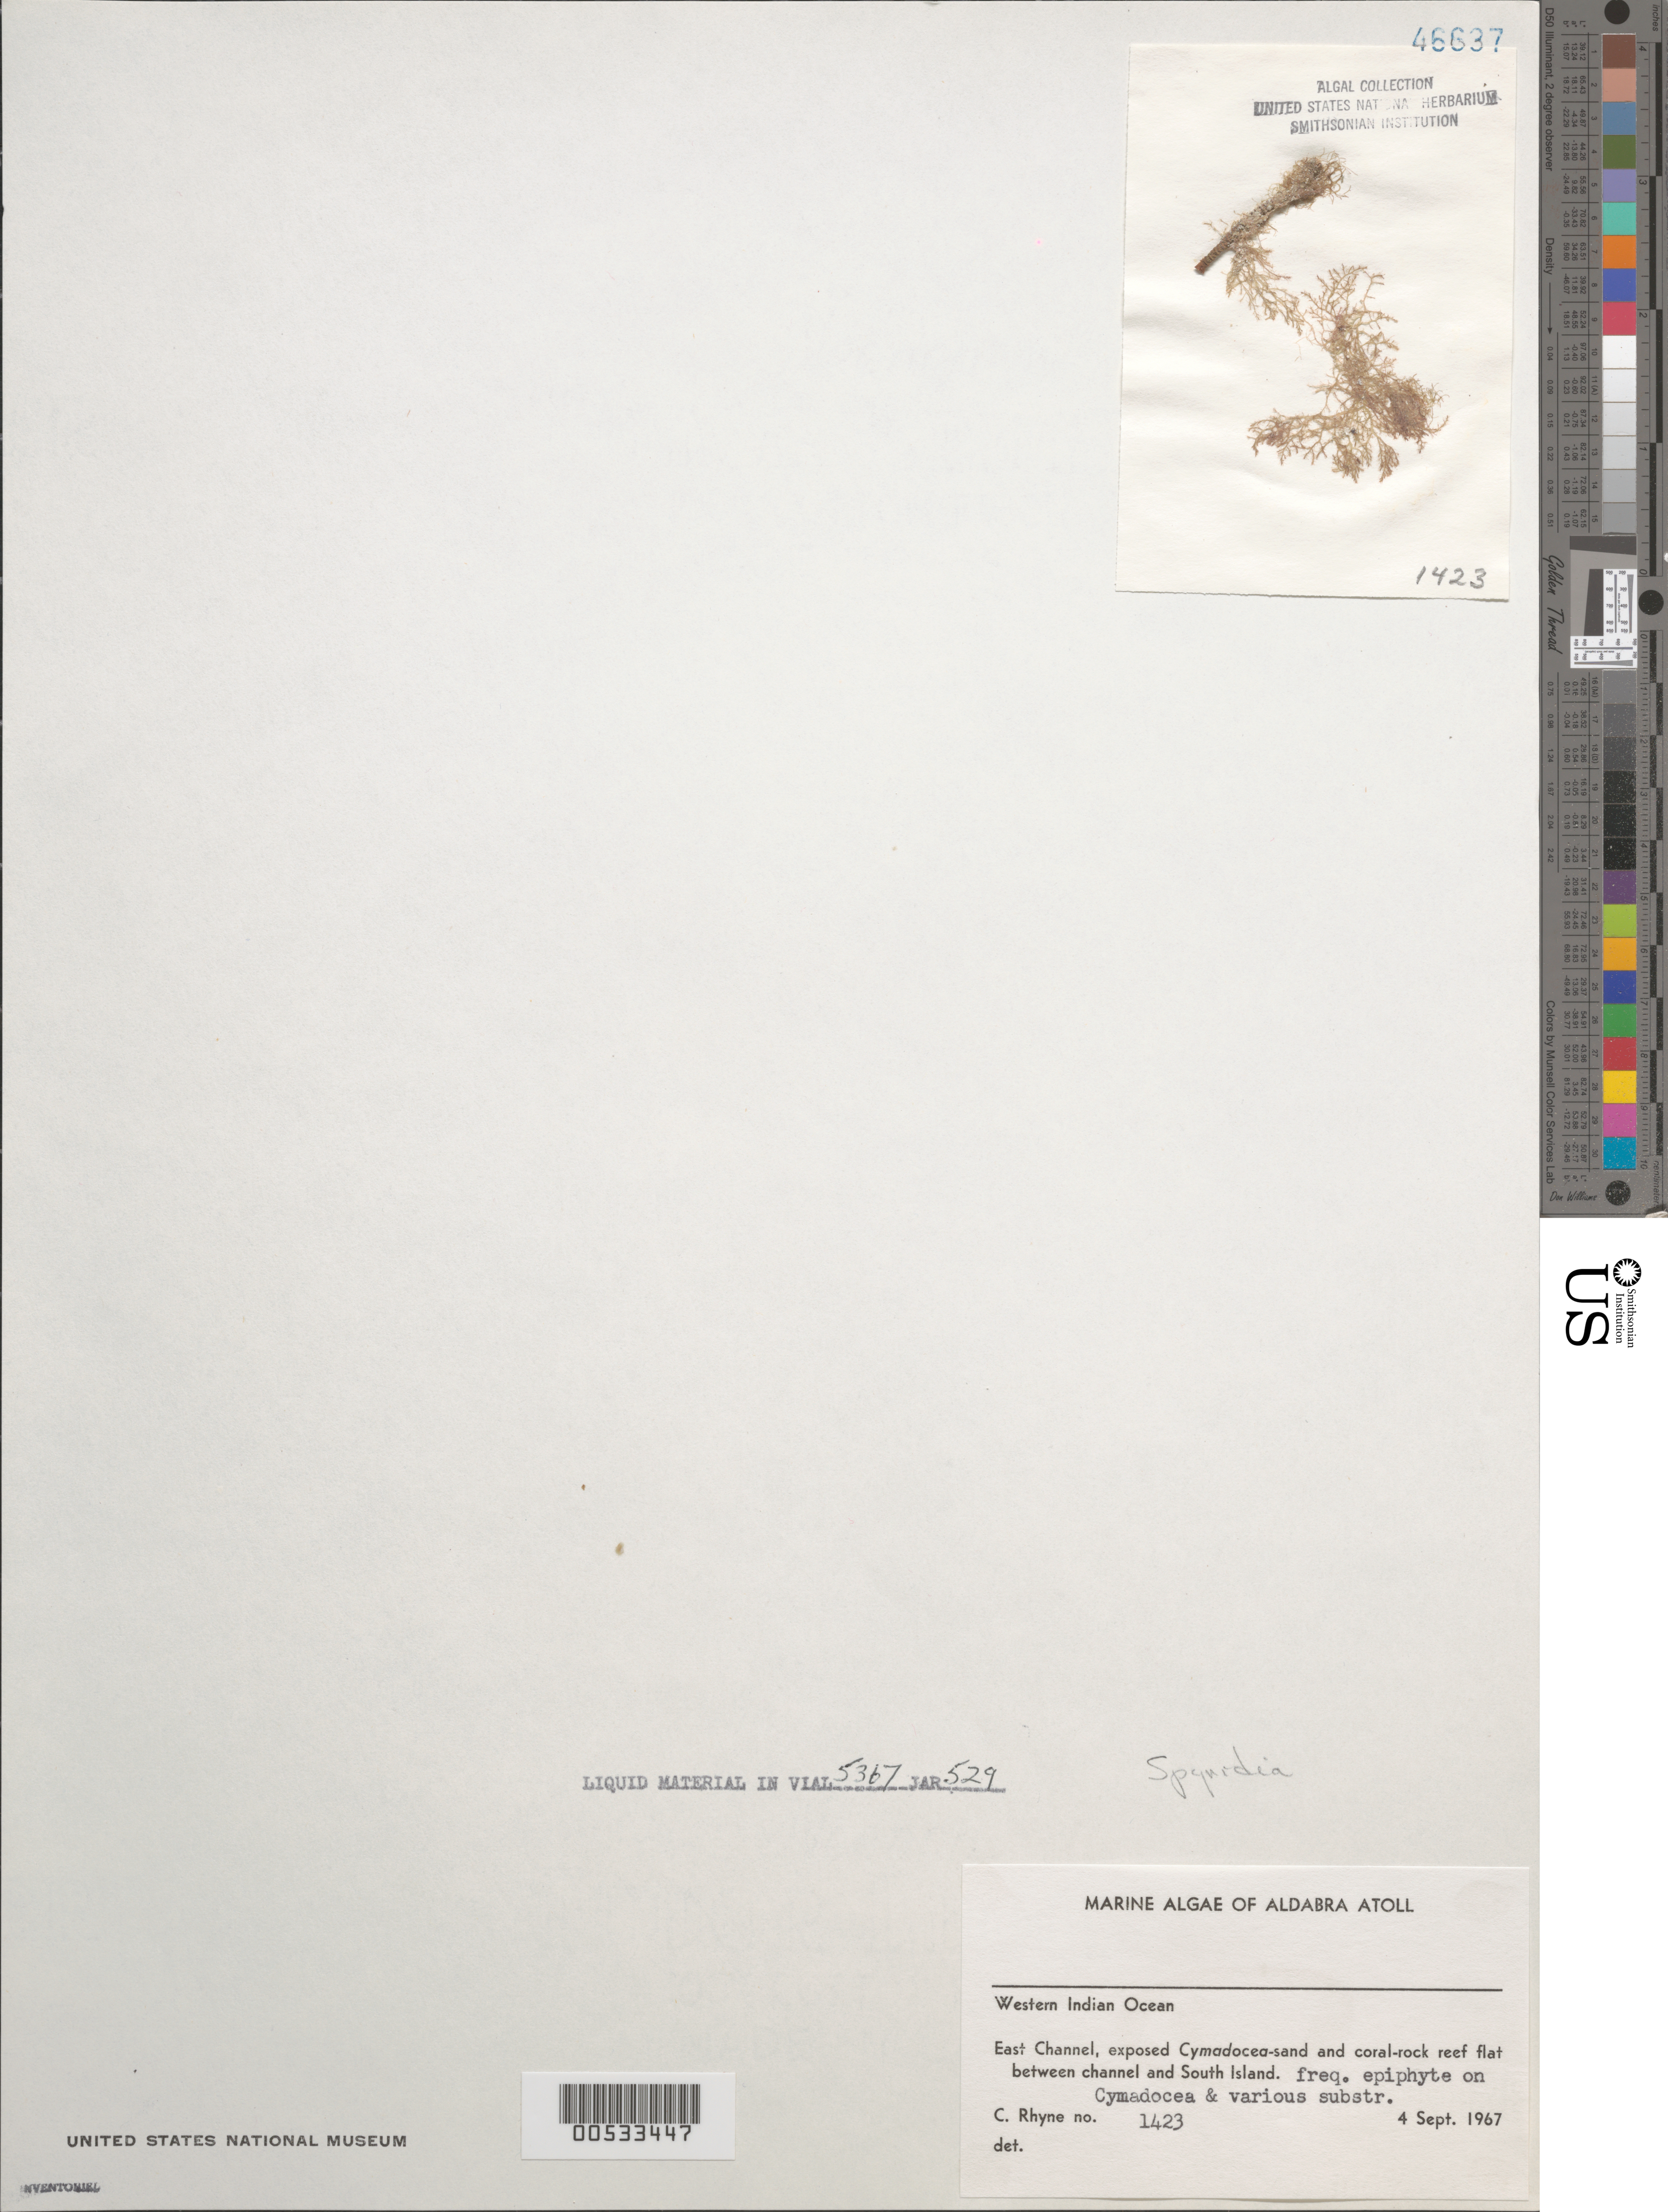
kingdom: Plantae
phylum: Rhodophyta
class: Florideophyceae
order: Ceramiales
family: Spyridiaceae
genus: Spyridia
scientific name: Spyridia sp.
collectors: C. Rhyne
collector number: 1423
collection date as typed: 04 Sep 1967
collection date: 1967-09-04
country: Seychelles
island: Aldabra Atoll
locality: Between East Channel and South Island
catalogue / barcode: US 46637